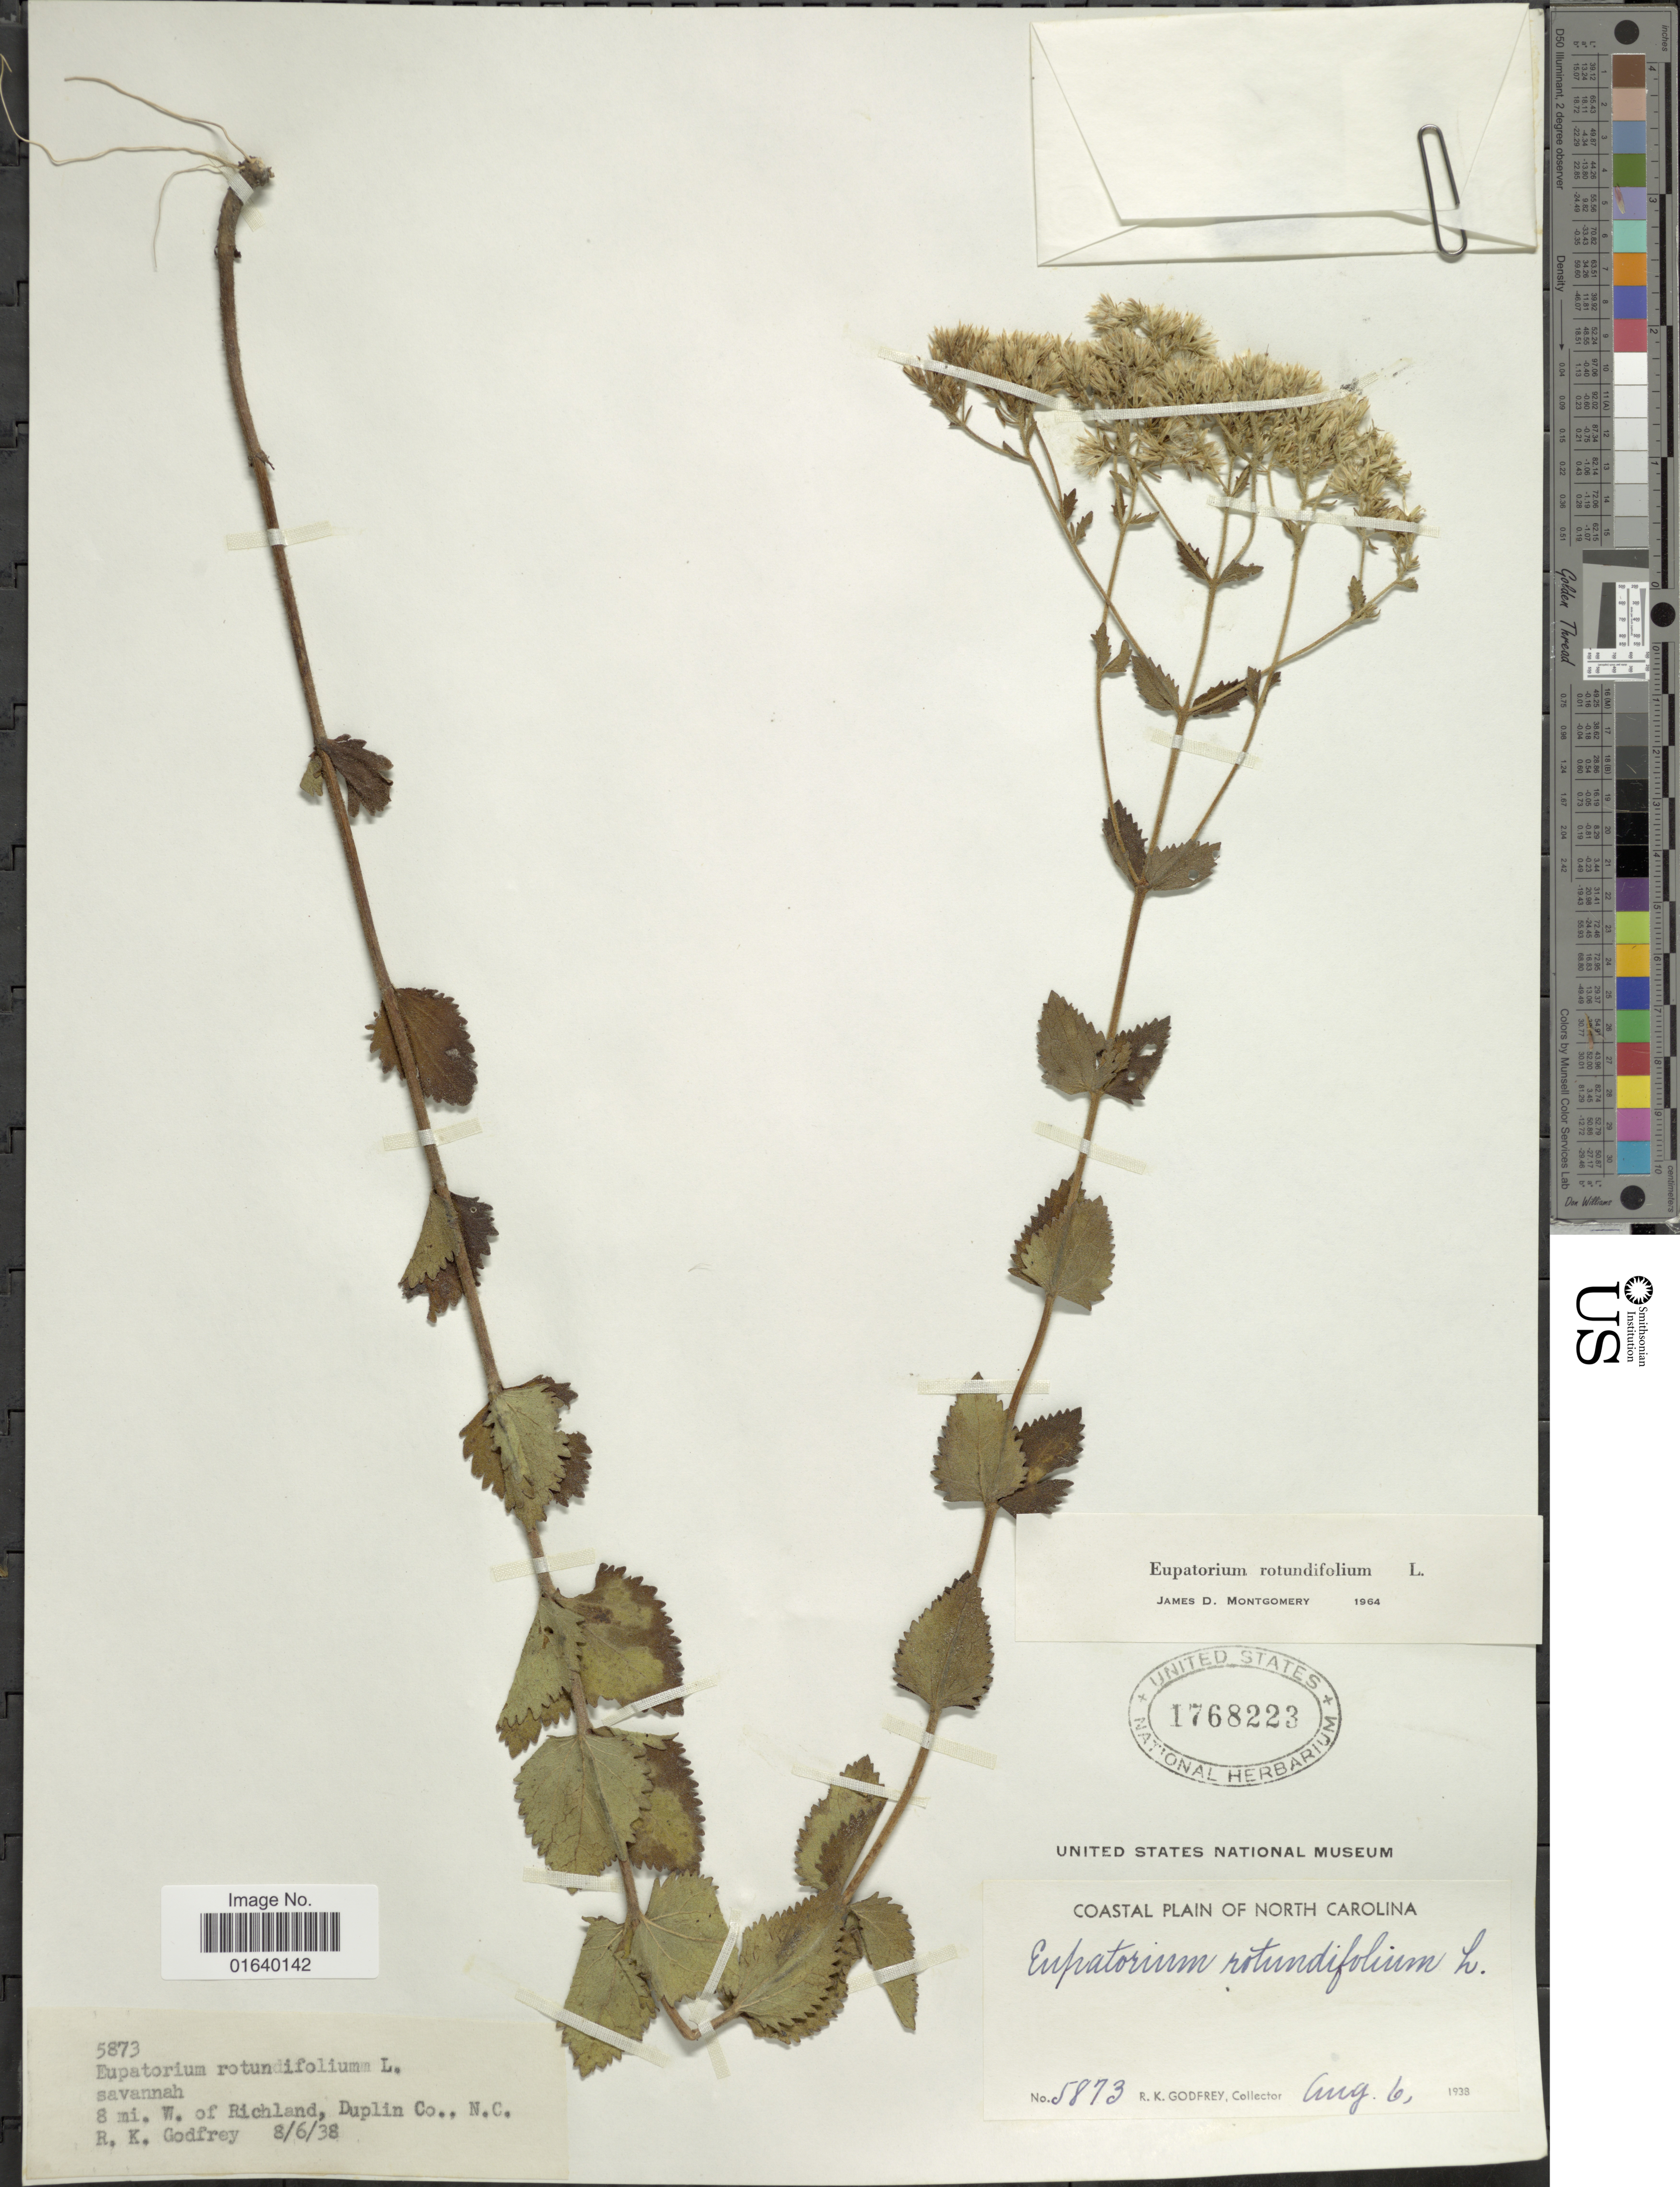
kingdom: Plantae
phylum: Tracheophyta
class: Magnoliopsida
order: Asterales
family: Asteraceae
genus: Eupatorium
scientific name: Eupatorium rotundifolium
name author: L.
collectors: R. K. Godfrey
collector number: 5873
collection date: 1938-08-06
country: United States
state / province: North Carolina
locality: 8 mi. W. of Richland, Duplin Co, Coastal Plain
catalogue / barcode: US 1768223